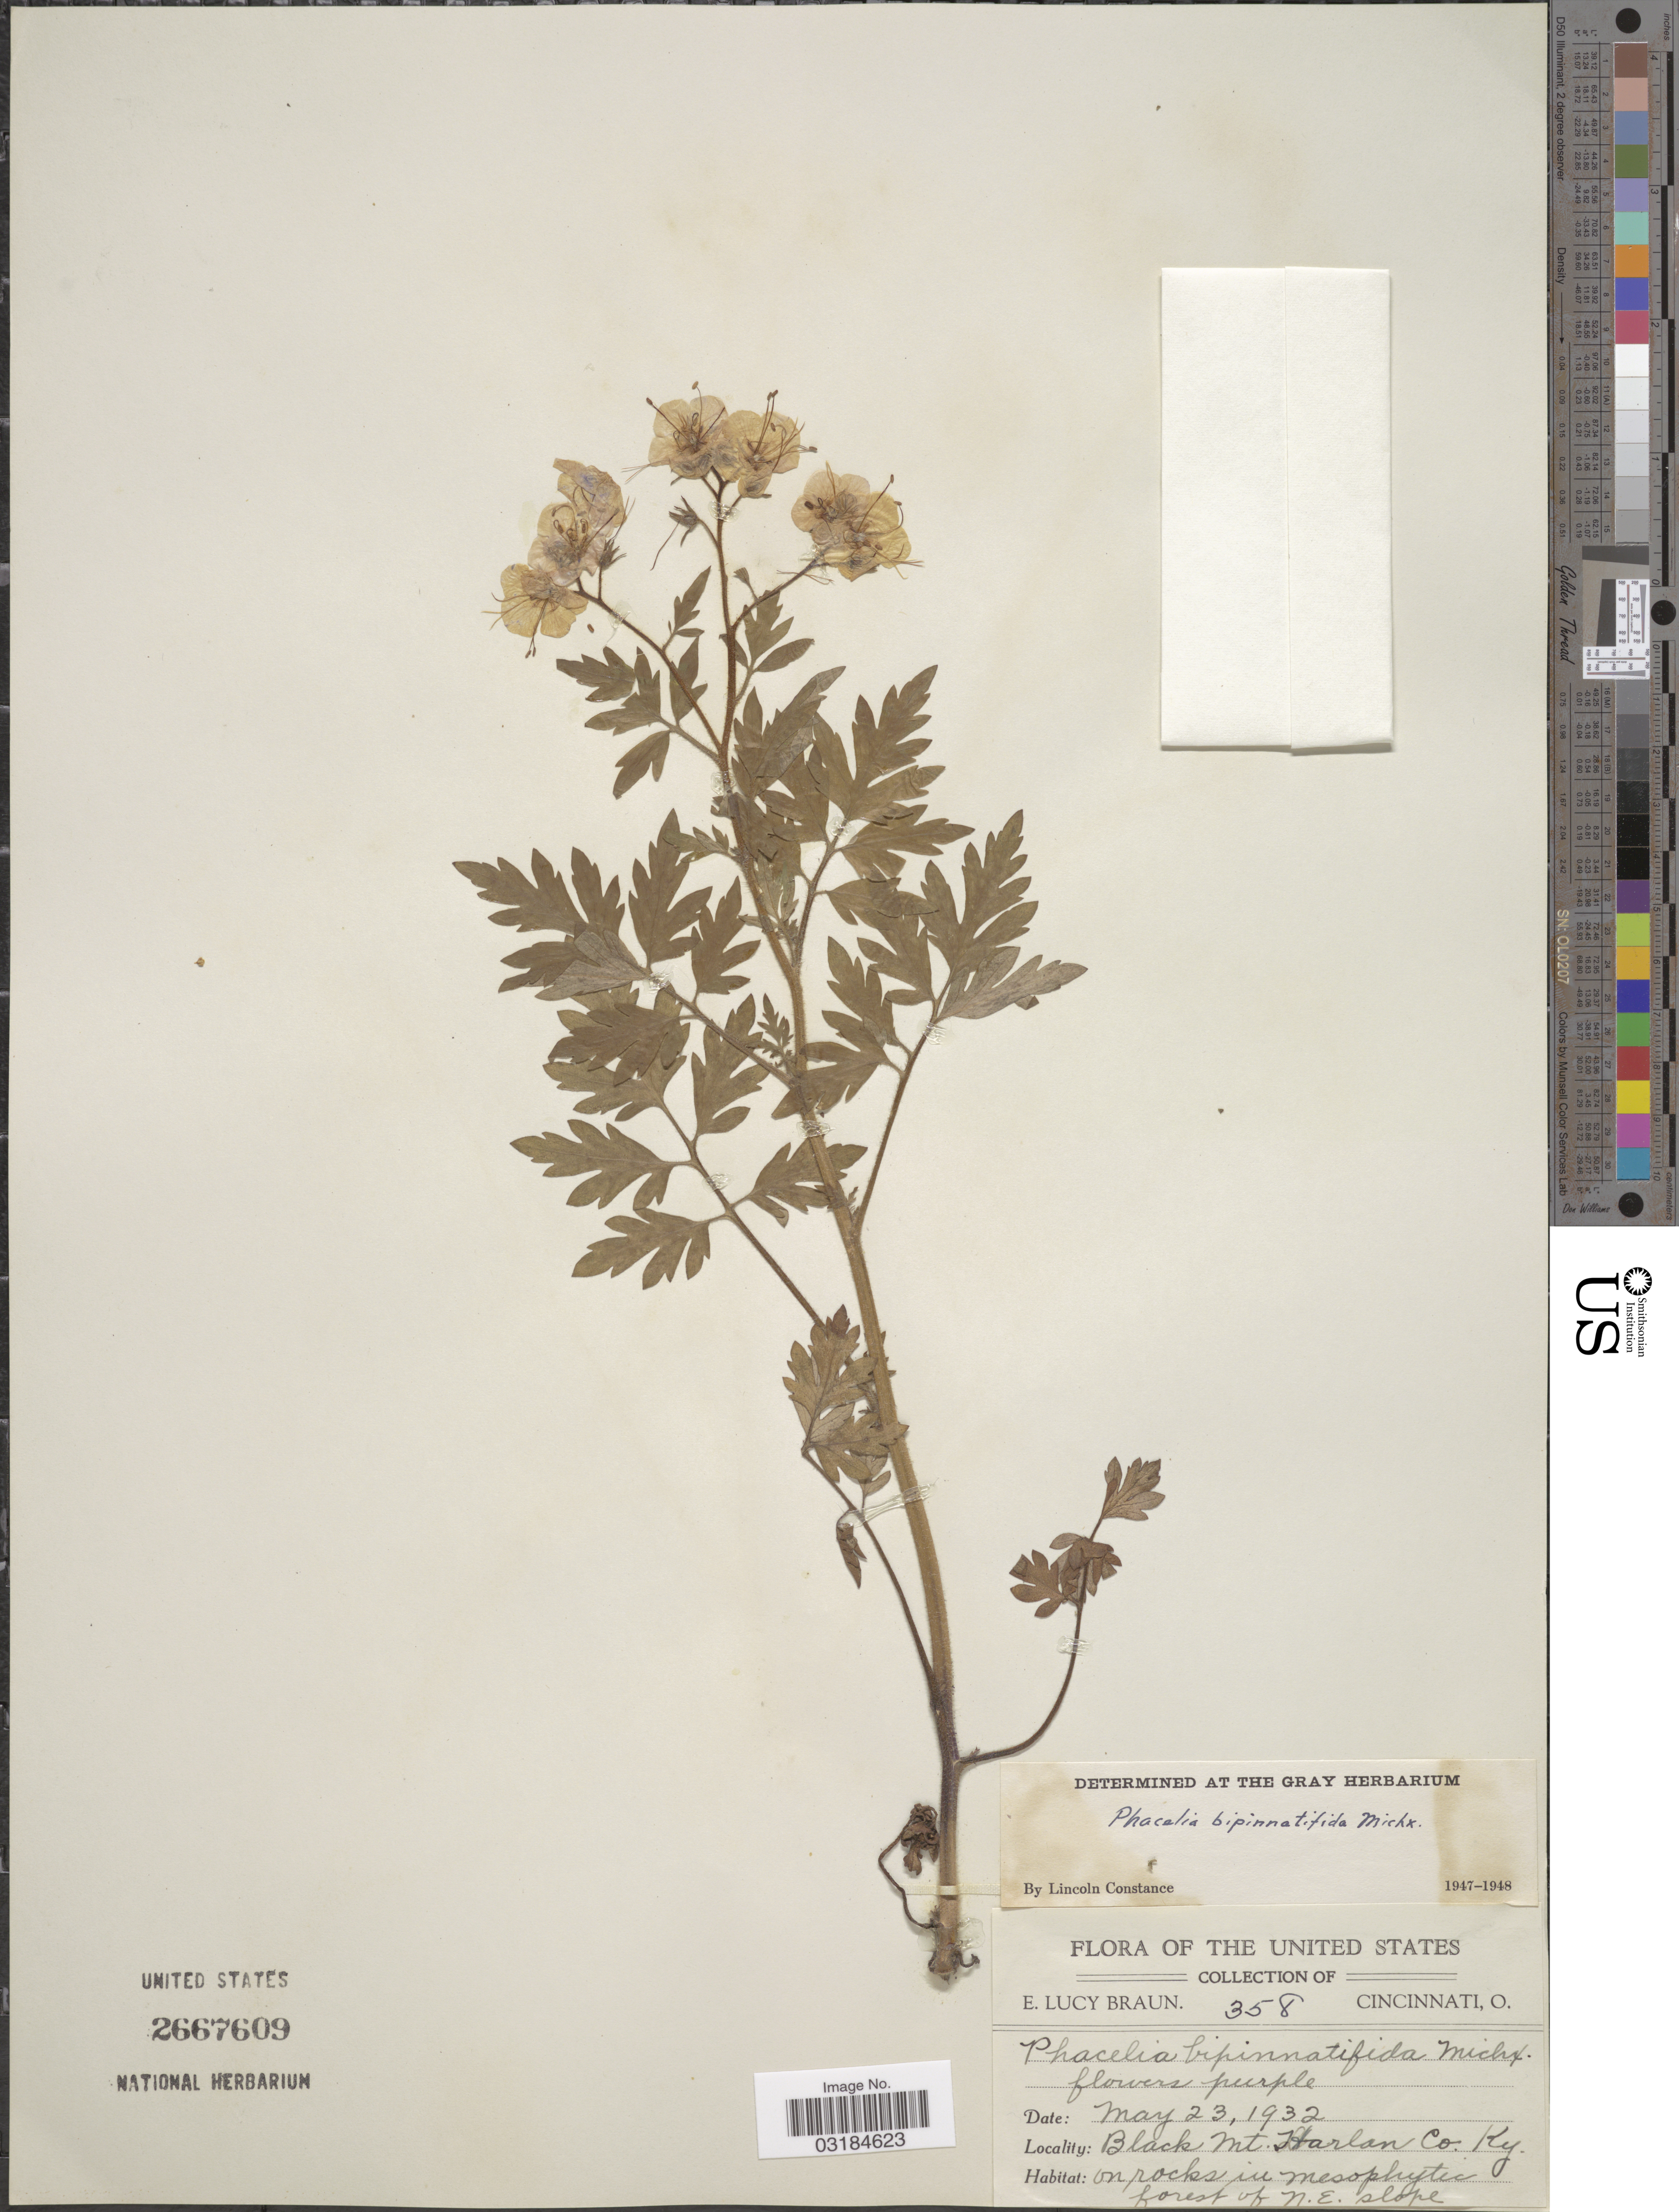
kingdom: Plantae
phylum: Tracheophyta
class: Magnoliopsida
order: Boraginales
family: Hydrophyllaceae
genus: Phacelia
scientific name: Phacelia bipinnatifida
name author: (Atwood) Michx.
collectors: E. L. Braun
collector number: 358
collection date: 1932-05-23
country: United States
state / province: Kentucky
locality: Black Mt. Harlan Co.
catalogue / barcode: US 2667609